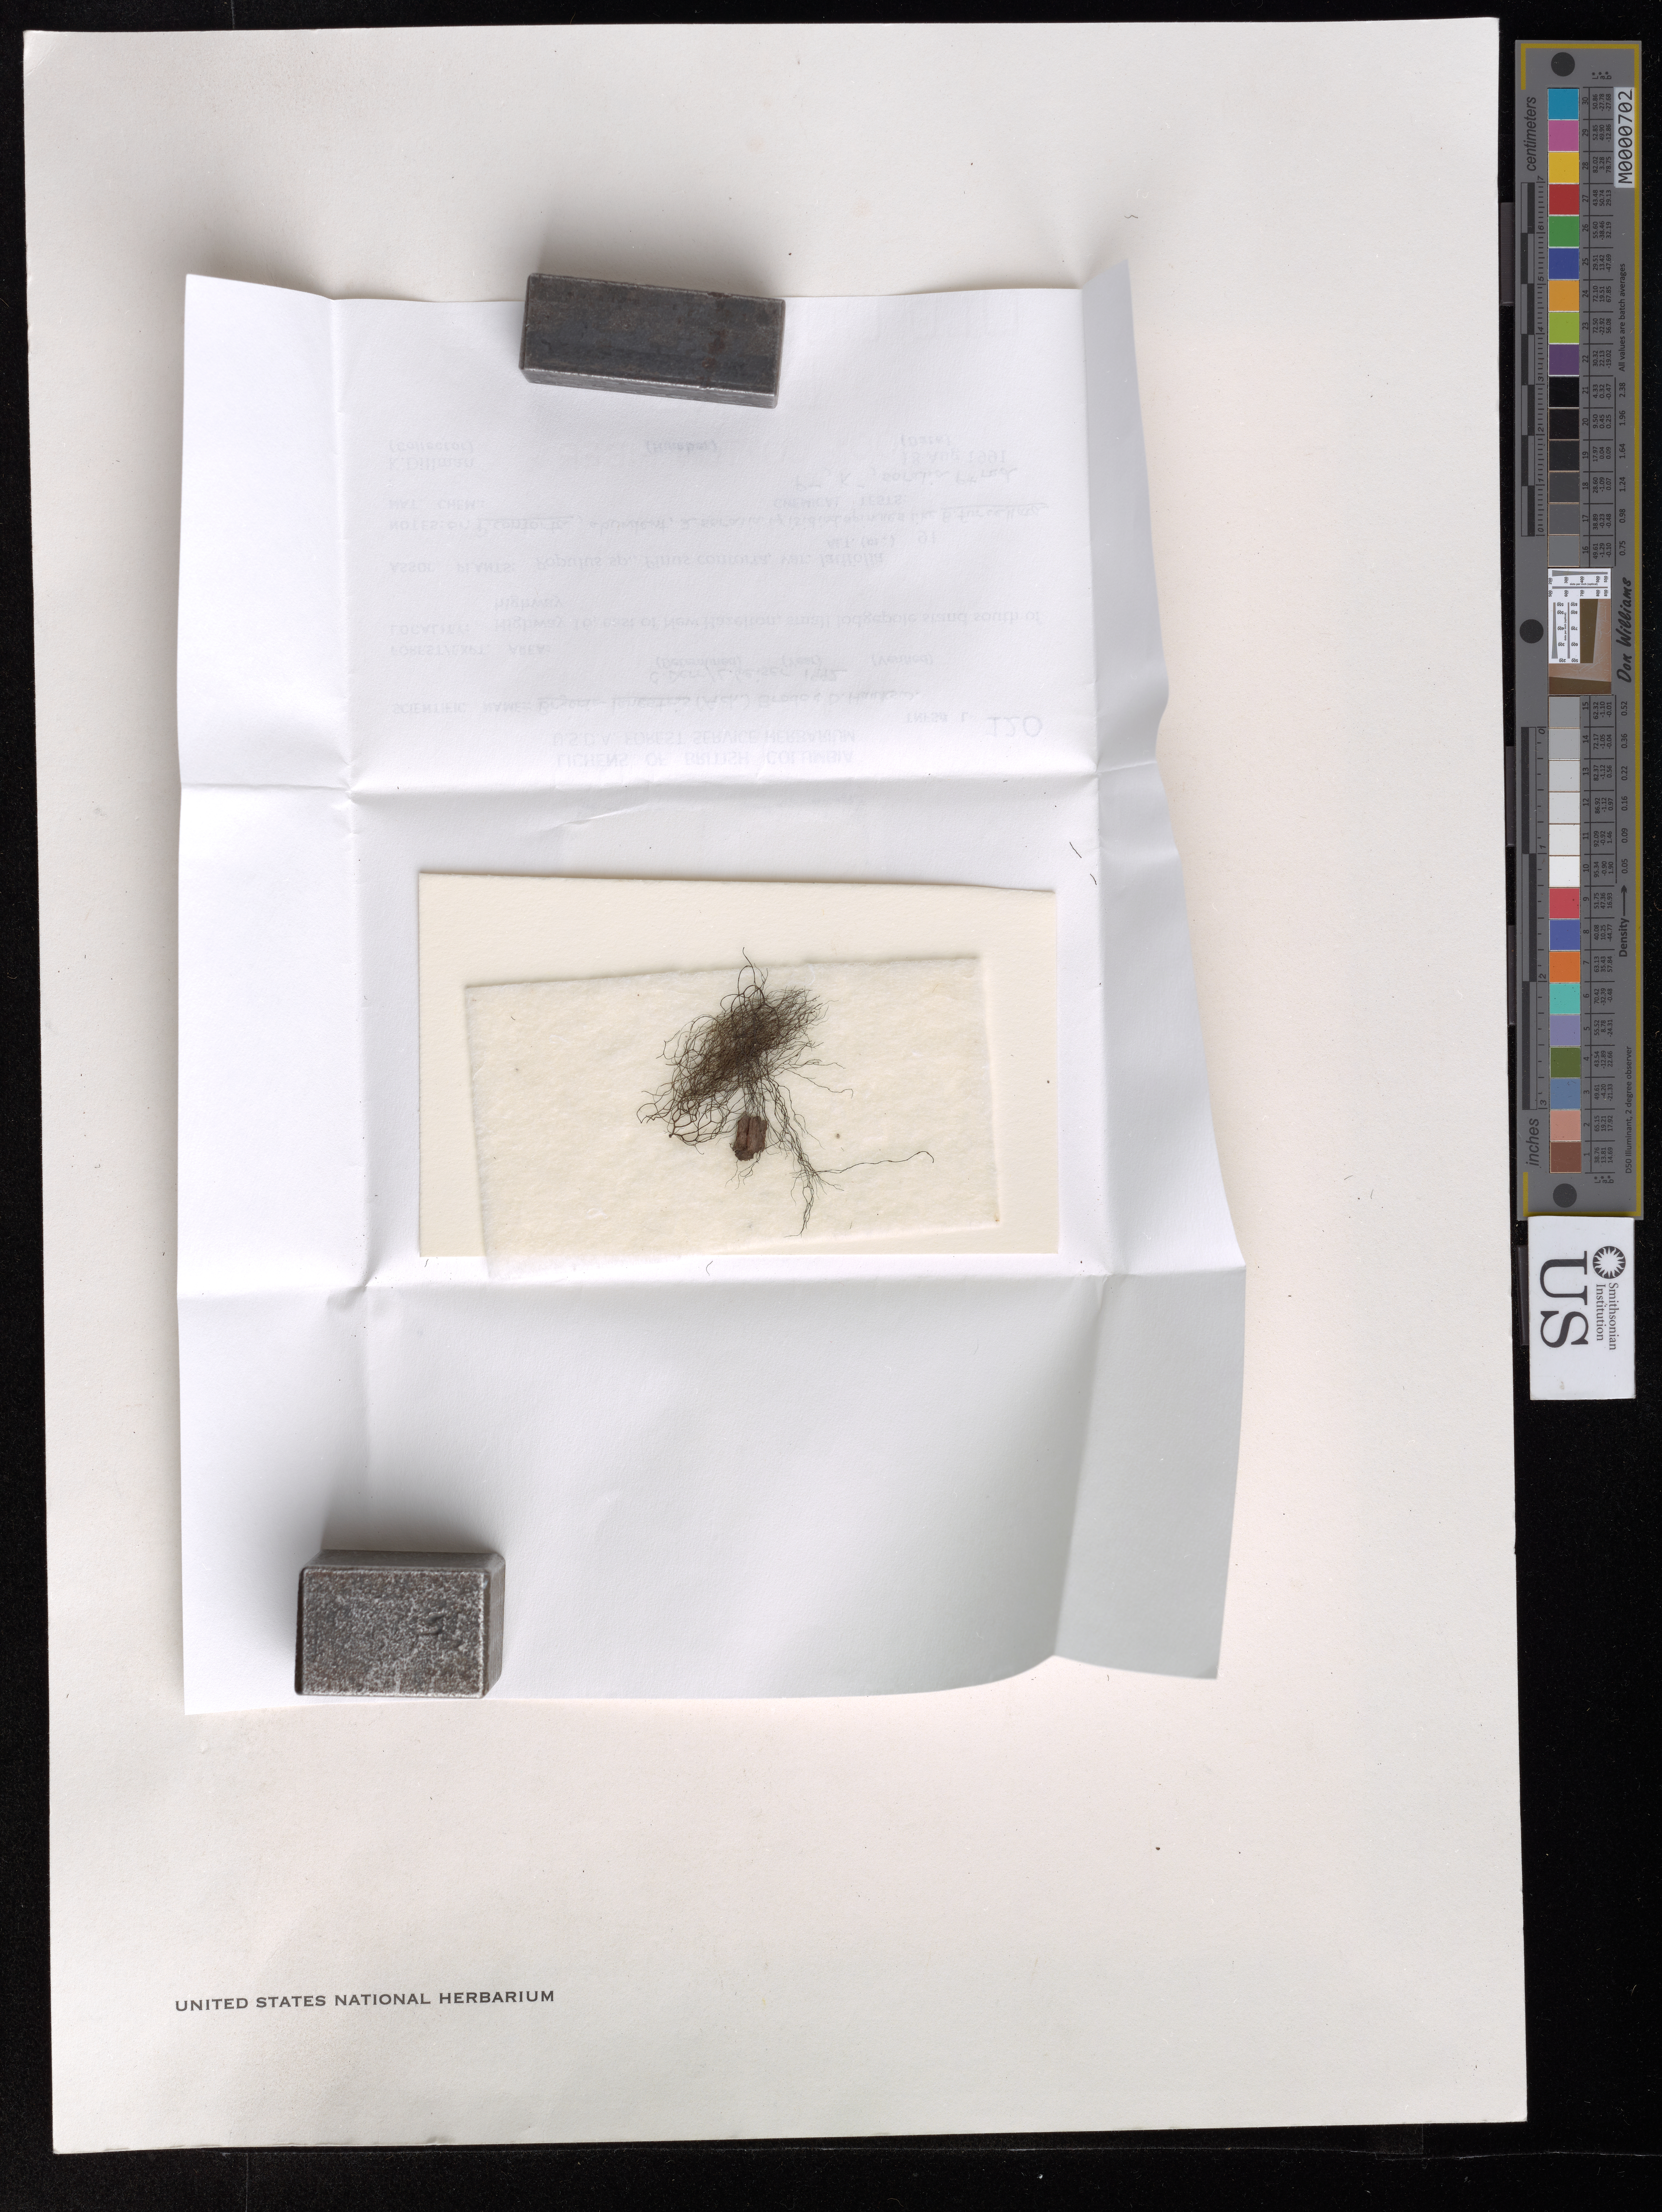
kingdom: Fungi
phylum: Ascomycota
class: Lecanoromycetes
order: Lecanorales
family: Parmeliaceae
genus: Bryoria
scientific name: Bryoria lanestris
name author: (Ach.) Brodo & D.Hawksw.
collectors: K. Dillman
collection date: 1991-08-18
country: Canada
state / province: British Columbia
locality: Hwy. 16, east of New Hazelton, small lodgepole stand south of highway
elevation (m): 91